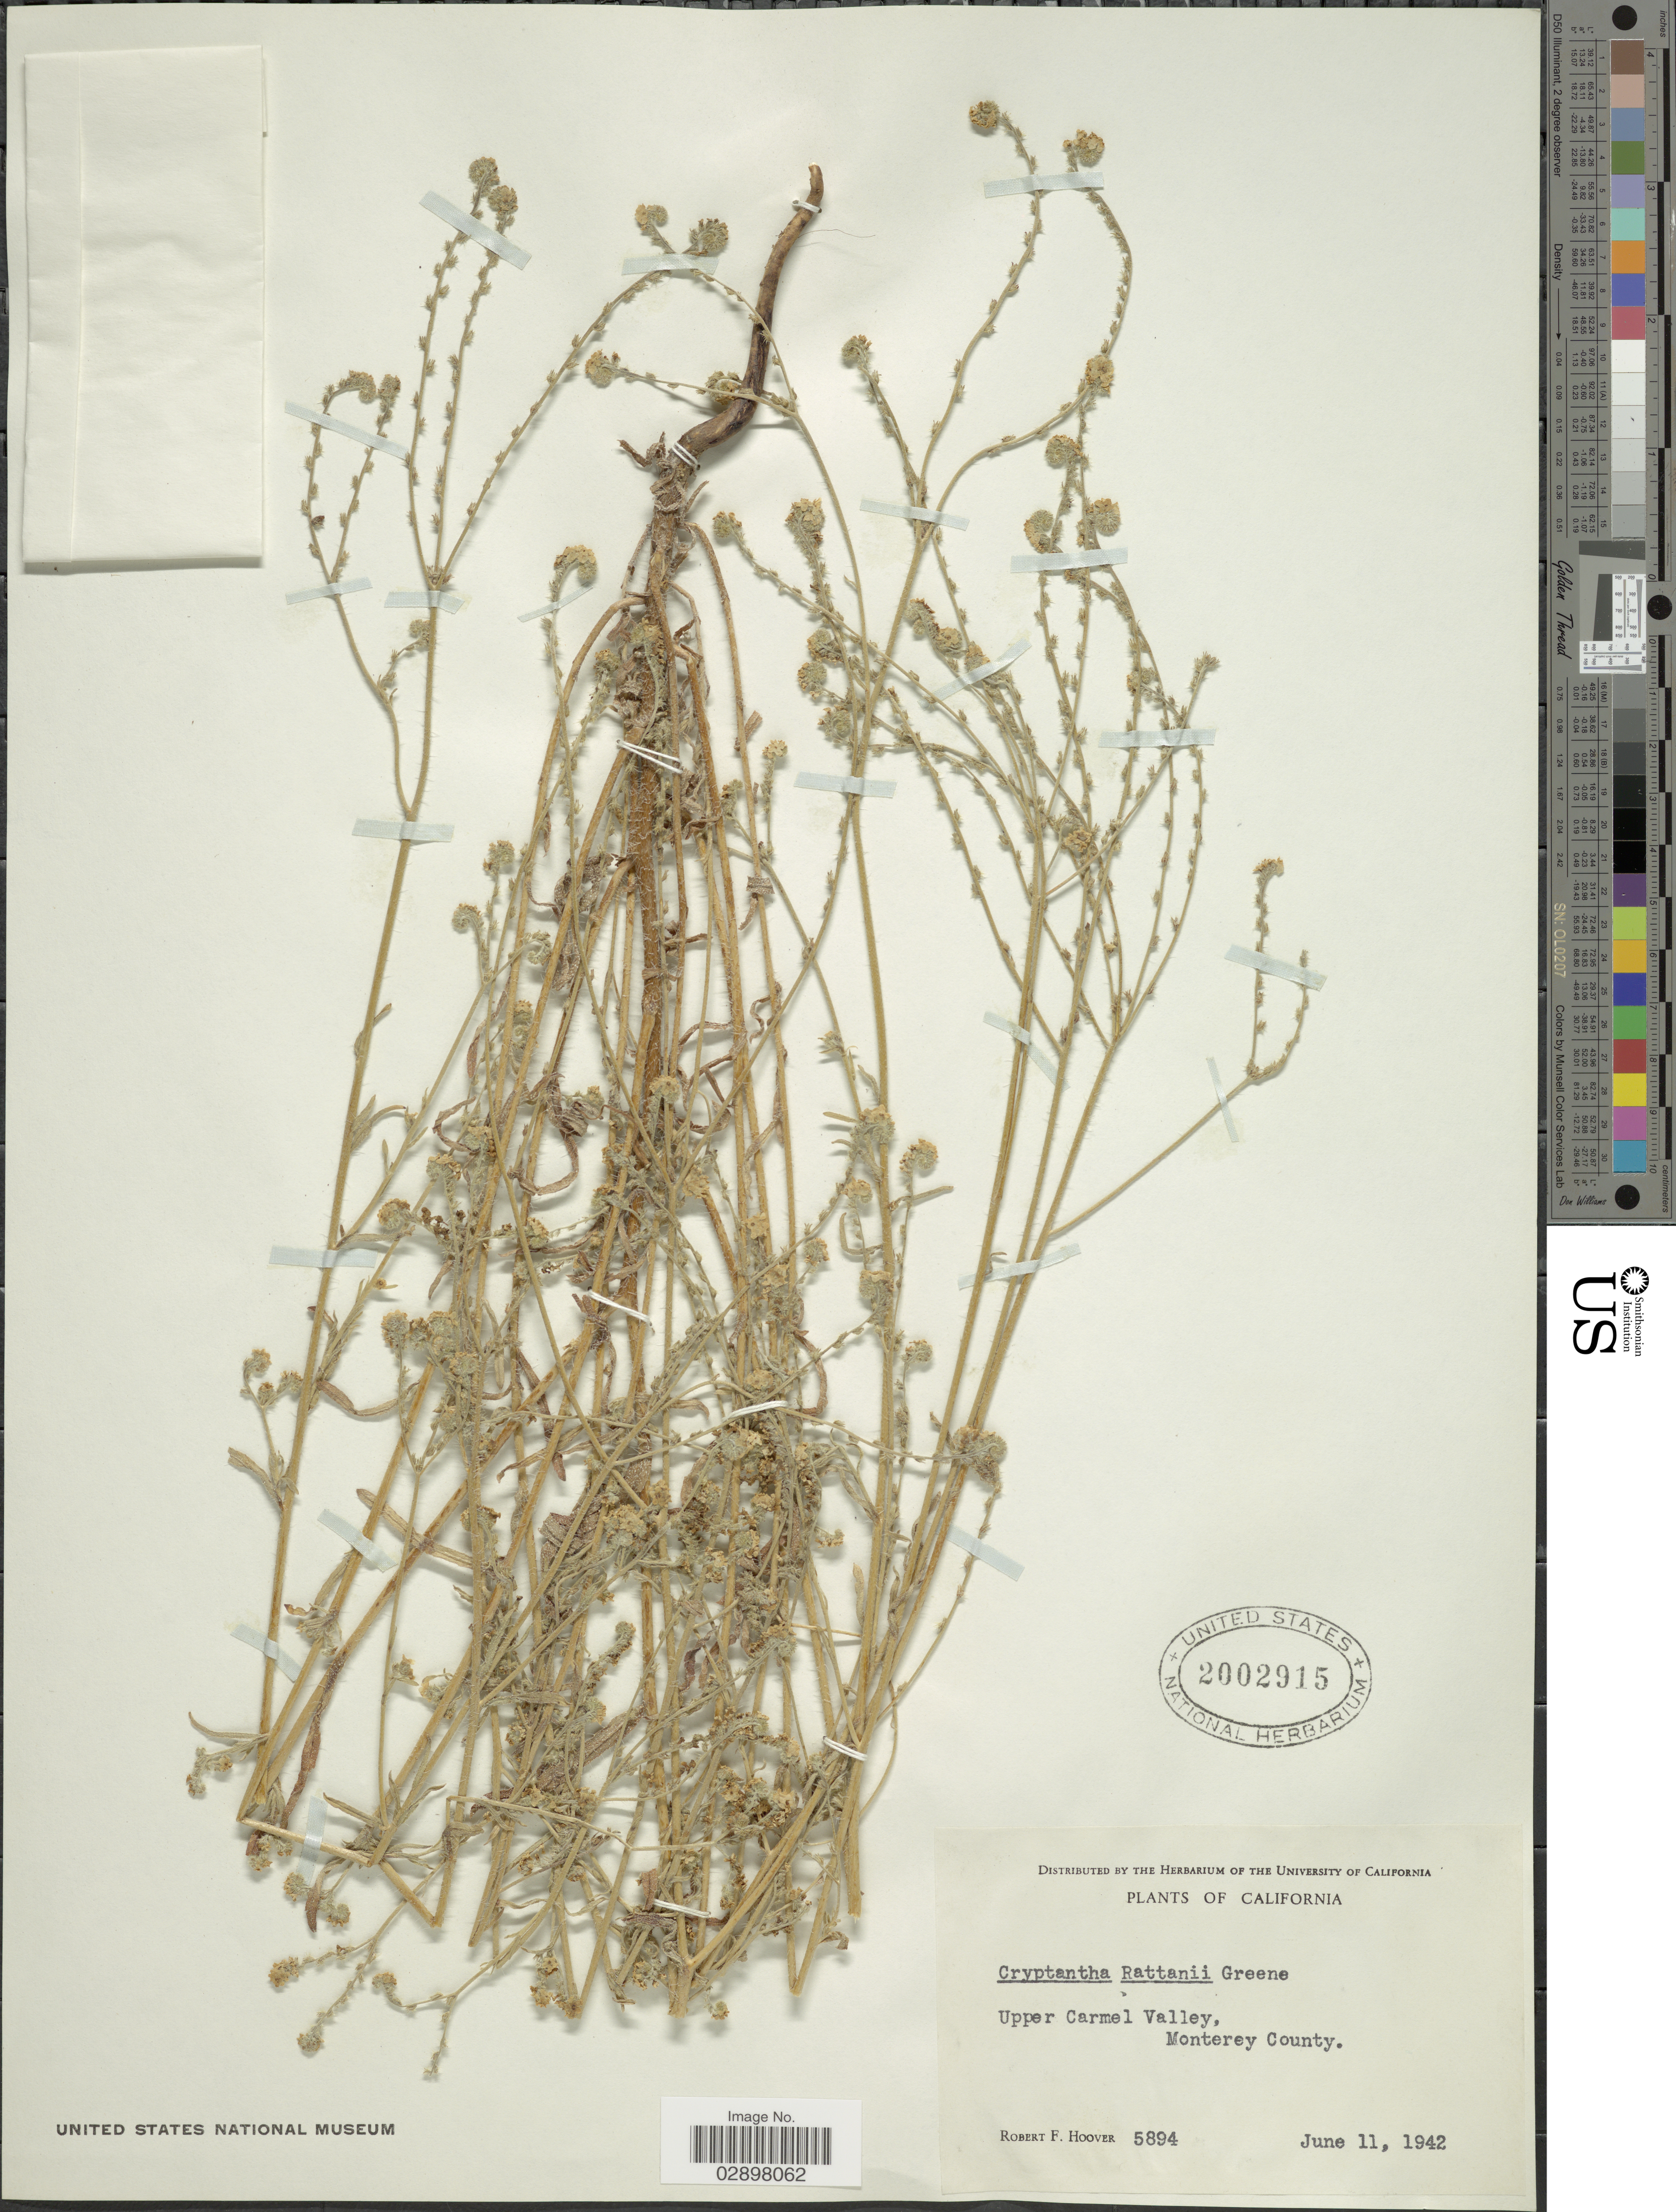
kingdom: Plantae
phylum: Tracheophyta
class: Magnoliopsida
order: Boraginales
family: Boraginaceae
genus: Cryptantha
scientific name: Cryptantha rattanii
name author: S.W. Greene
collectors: R. F. Hoover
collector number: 5894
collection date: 1942-06-11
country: United States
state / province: California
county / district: Monterey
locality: Upper Carmel Valley, Monterey County.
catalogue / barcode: US 2002915